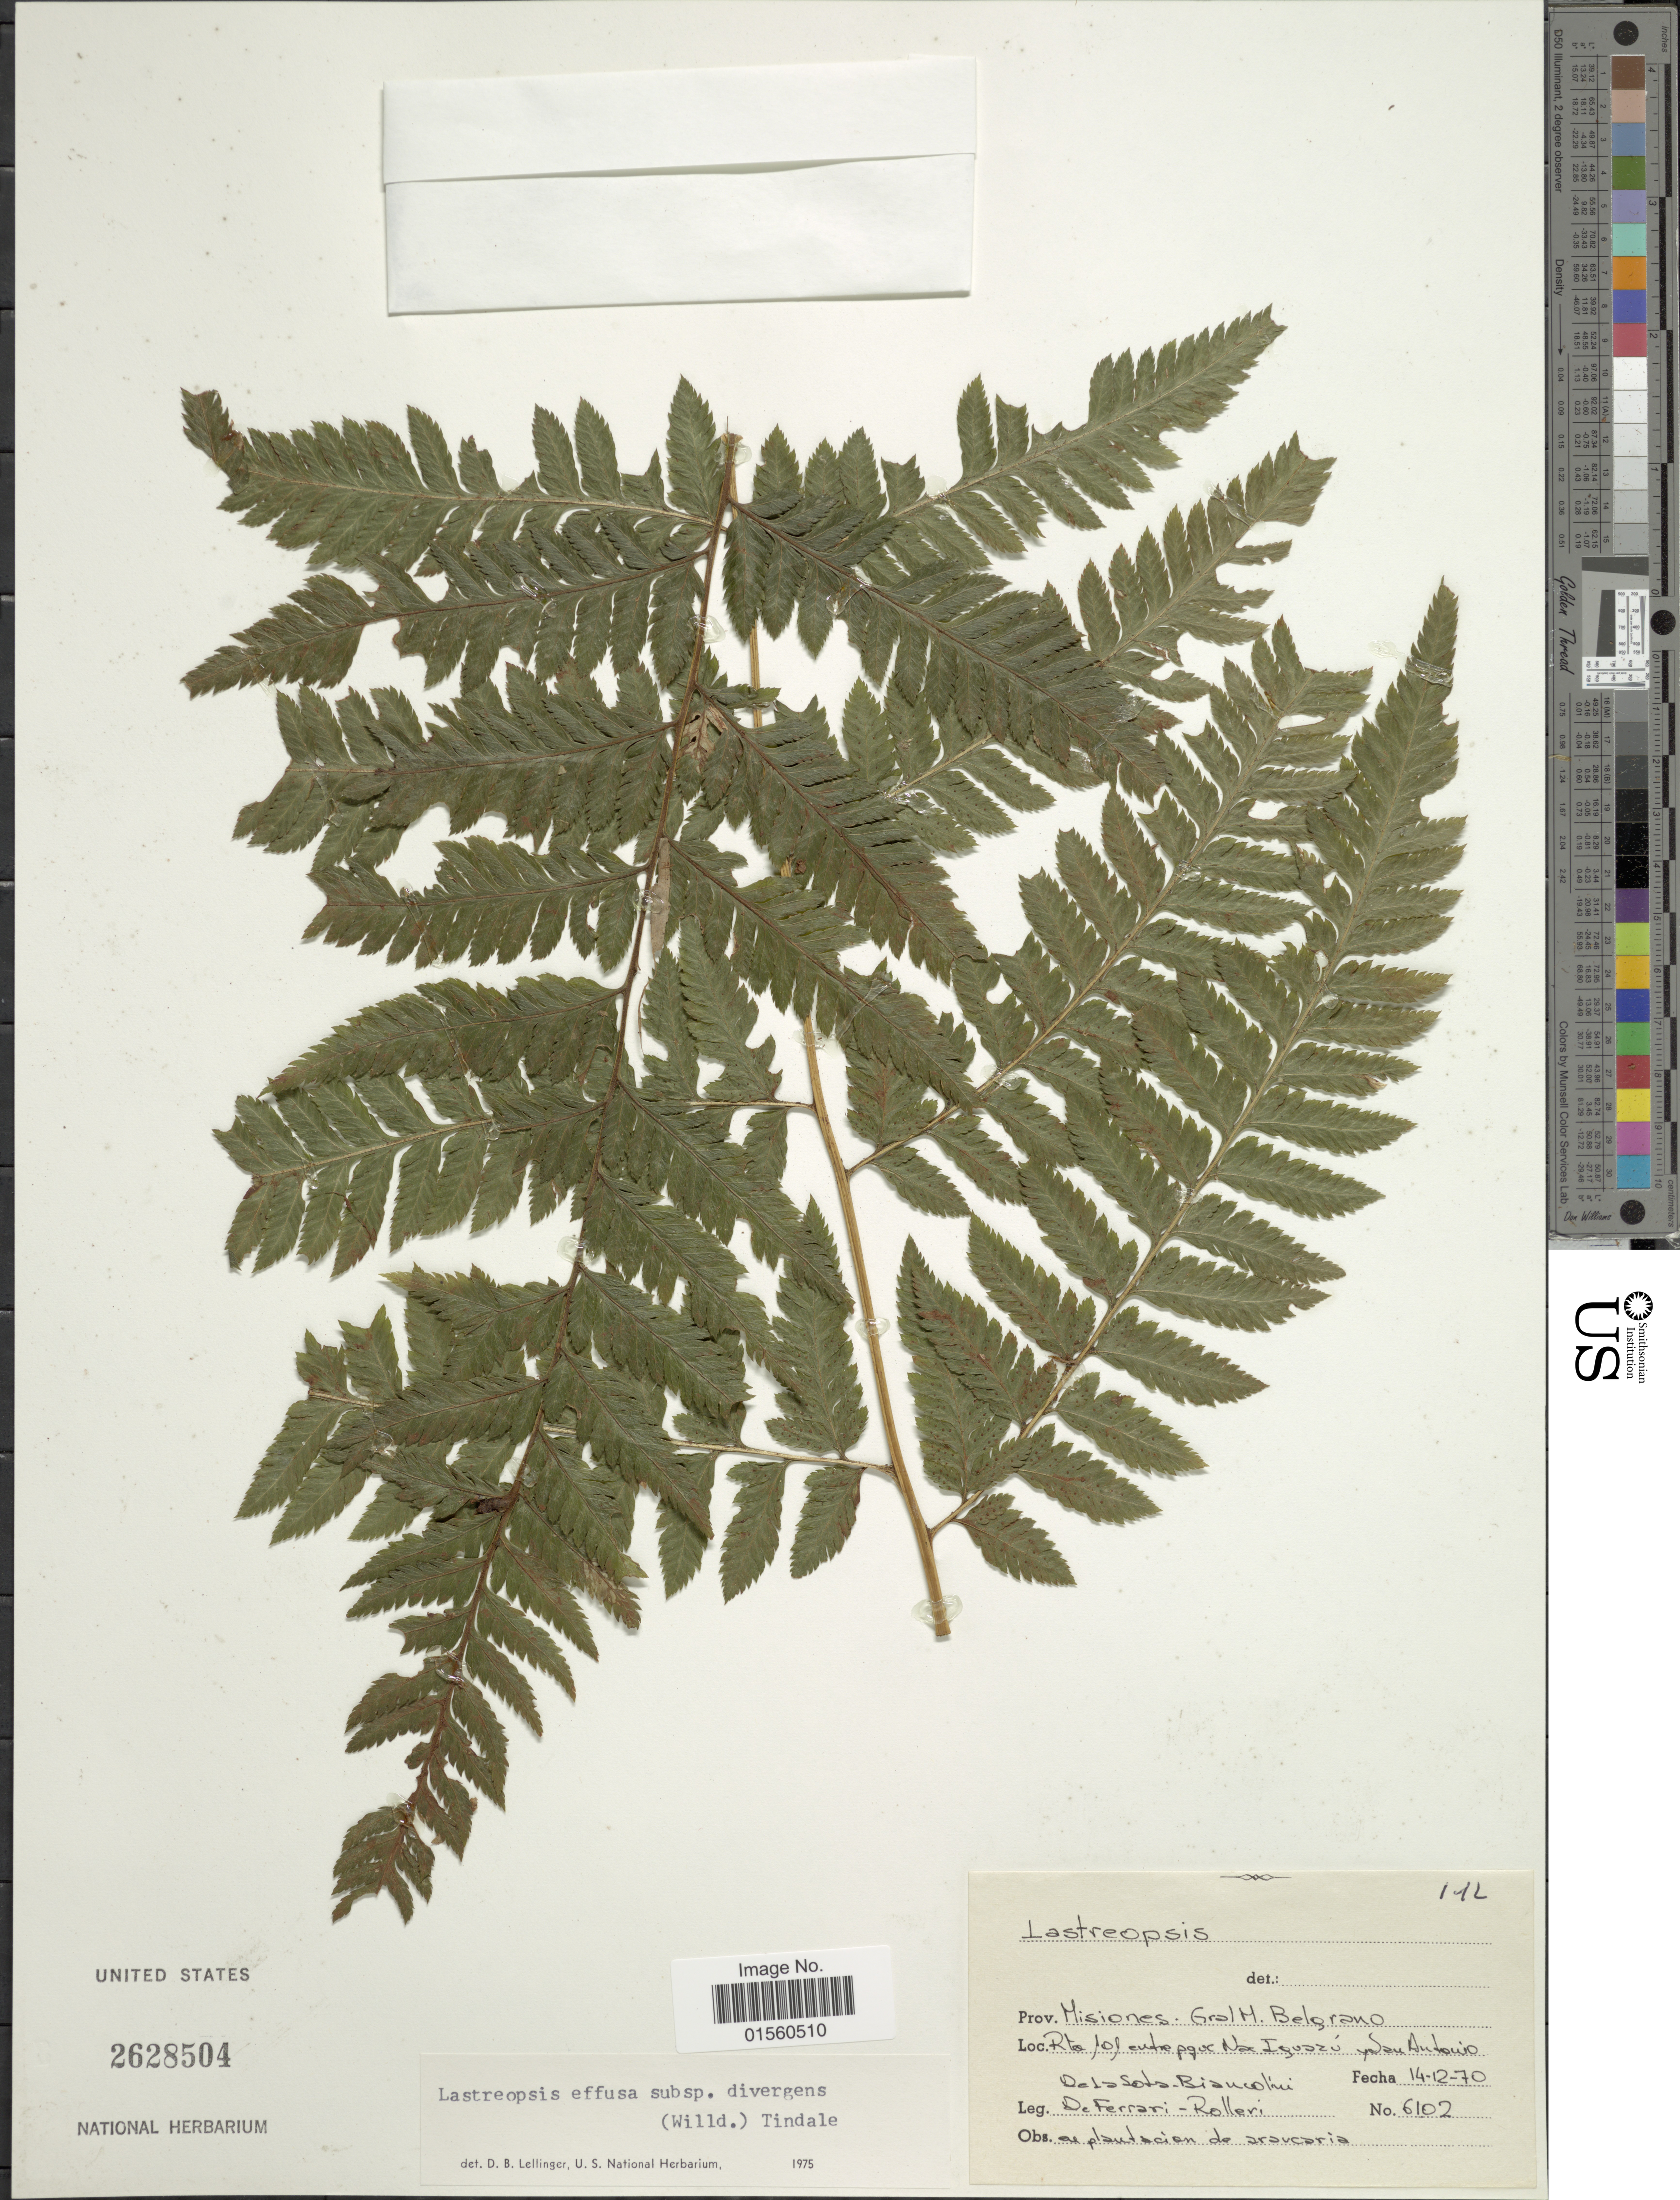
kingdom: Plantae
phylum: Tracheophyta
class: Polypodiopsida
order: Polypodiales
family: Dryopteridaceae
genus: Parapolystichum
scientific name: Parapolystichum effusum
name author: (Sw.) Ching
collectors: de la Sota, Biancolini, De Ferrari & Rolleri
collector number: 6102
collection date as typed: Transcribed d/m/y: 14/12/70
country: Argentina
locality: Prov. Misiones, Gral H. Belgrano, Rte. 101 entre P. Nac. Nac Iguezu, San Antonio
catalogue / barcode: US 2628504